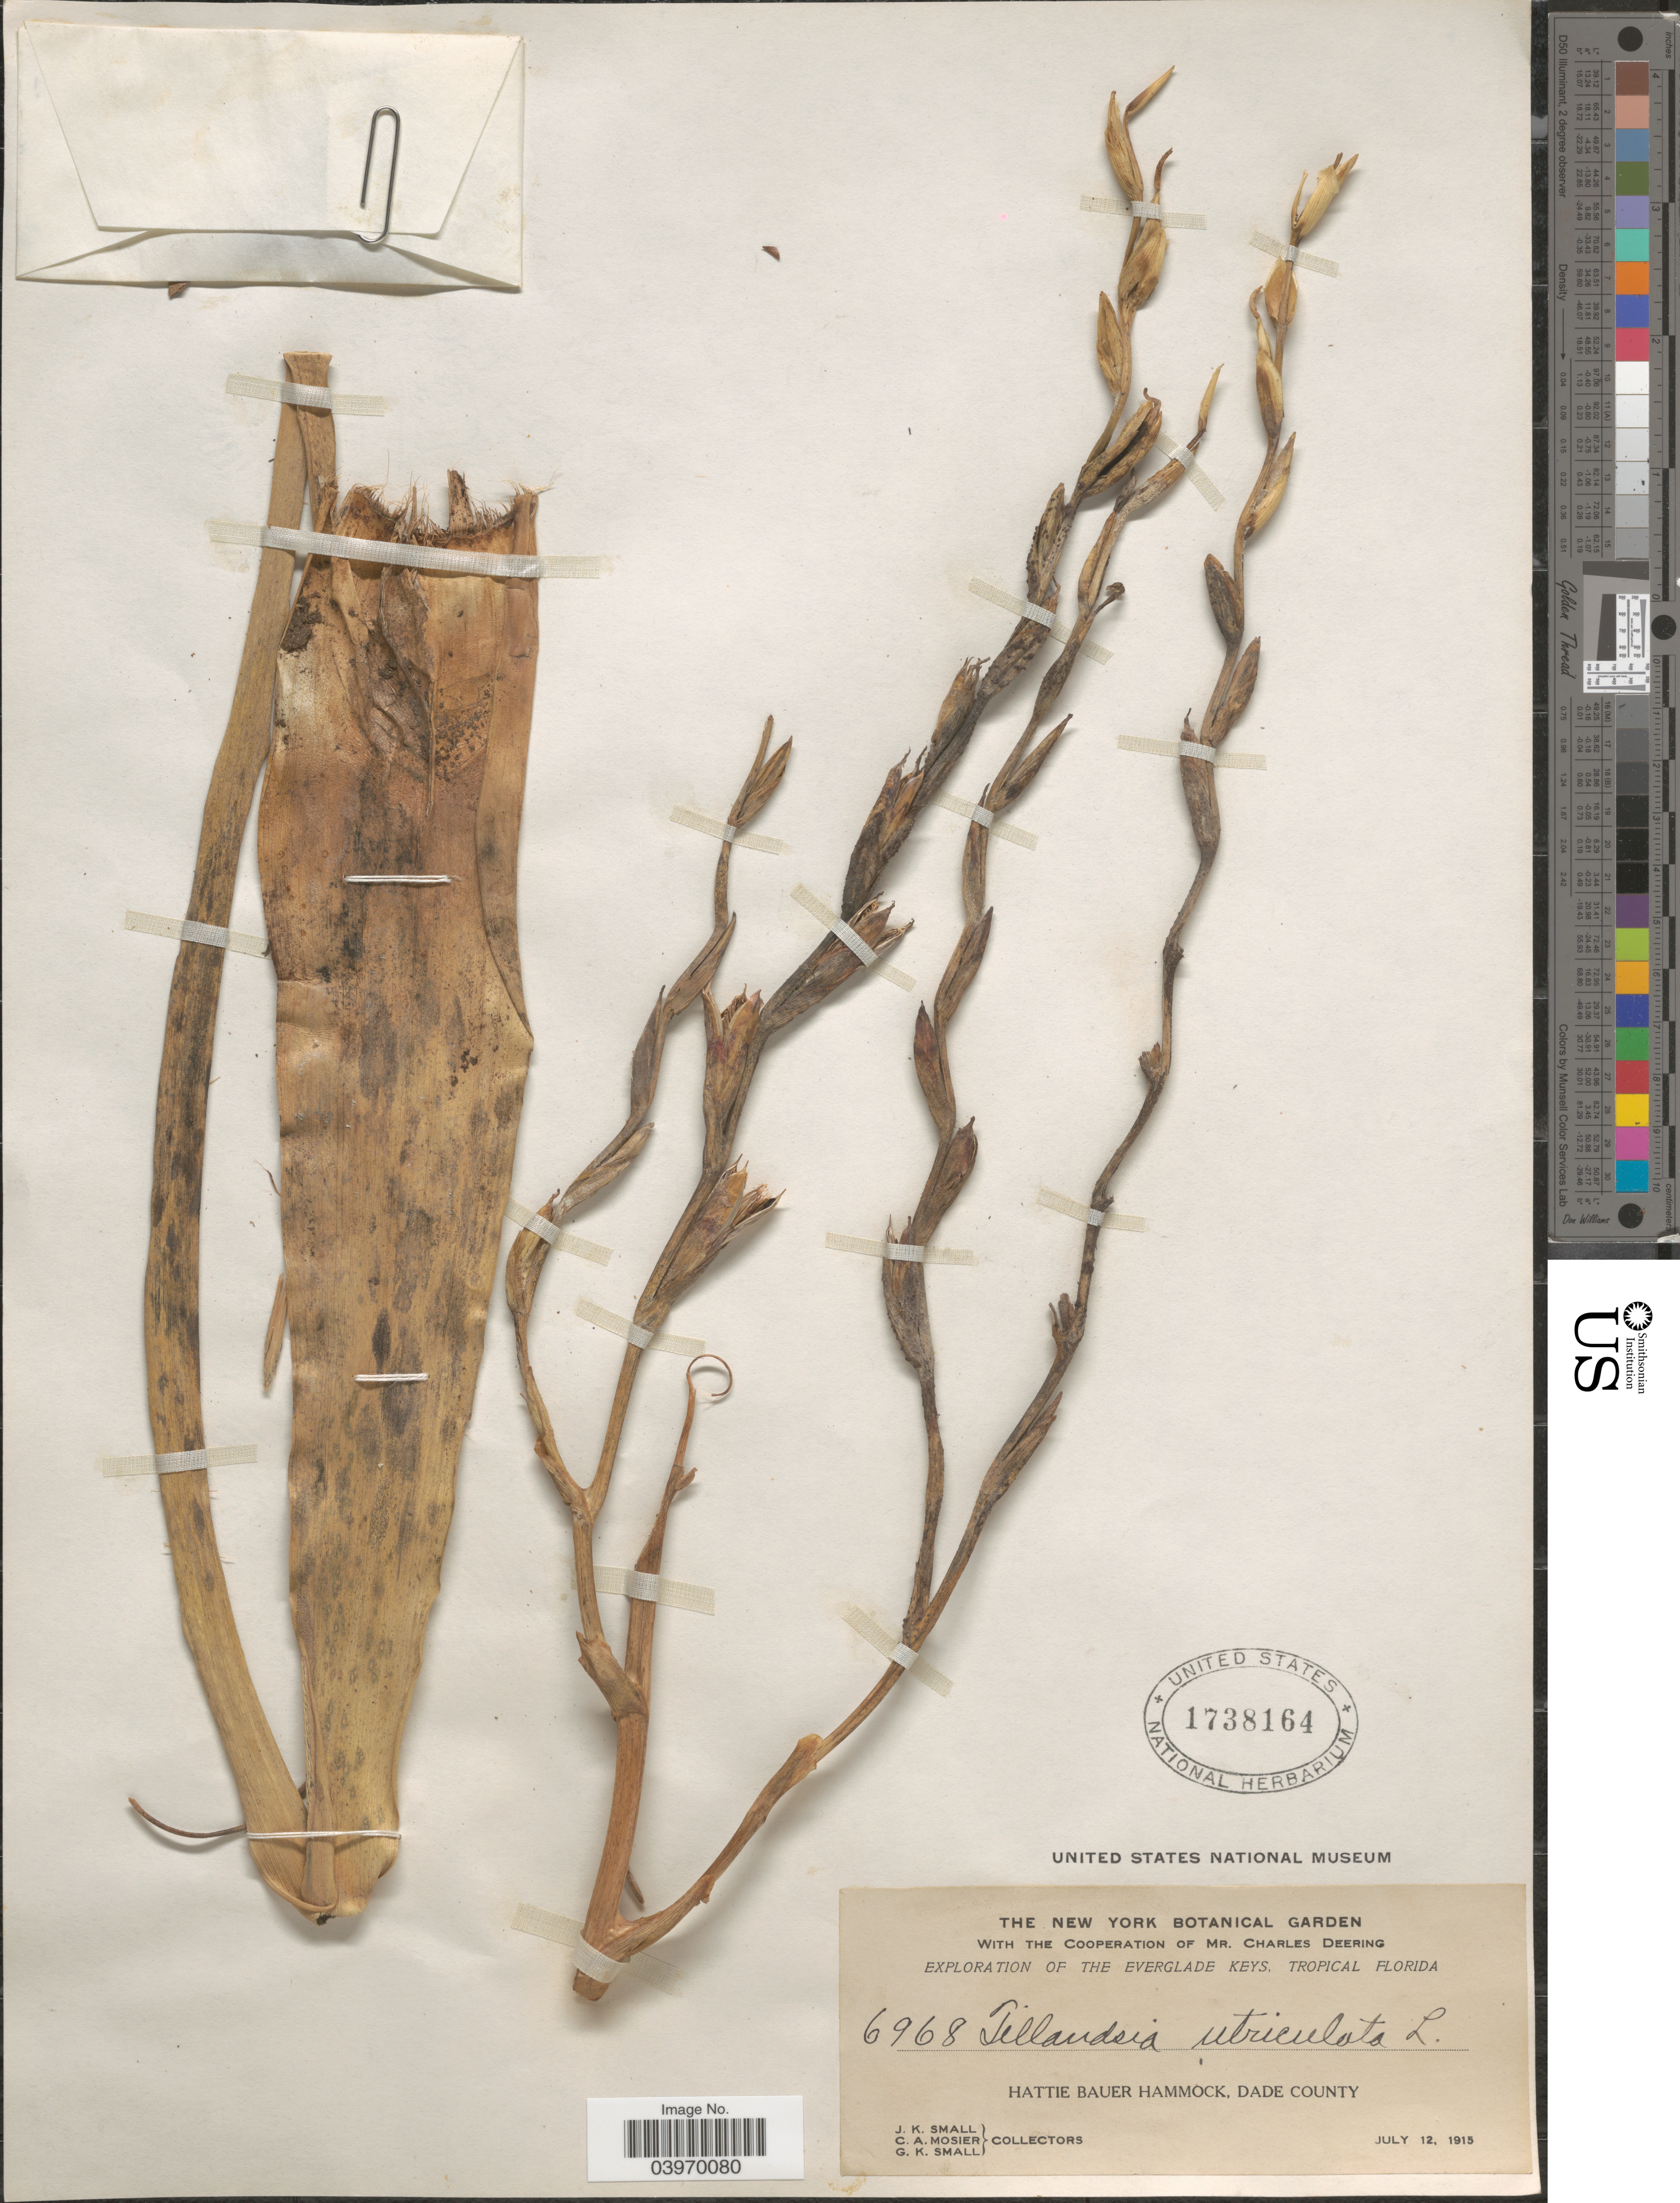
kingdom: Plantae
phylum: Tracheophyta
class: Liliopsida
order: Poales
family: Bromeliaceae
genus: Tillandsia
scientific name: Tillandsia utriculata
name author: L.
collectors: J. K. Small, C. A. Mosier & G. K. Small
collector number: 6968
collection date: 1915-07-12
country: United States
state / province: Florida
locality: The Everglade Keys, Tropical Florida. Hattie Bauer Hammock, Dade County.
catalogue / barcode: US 1738164